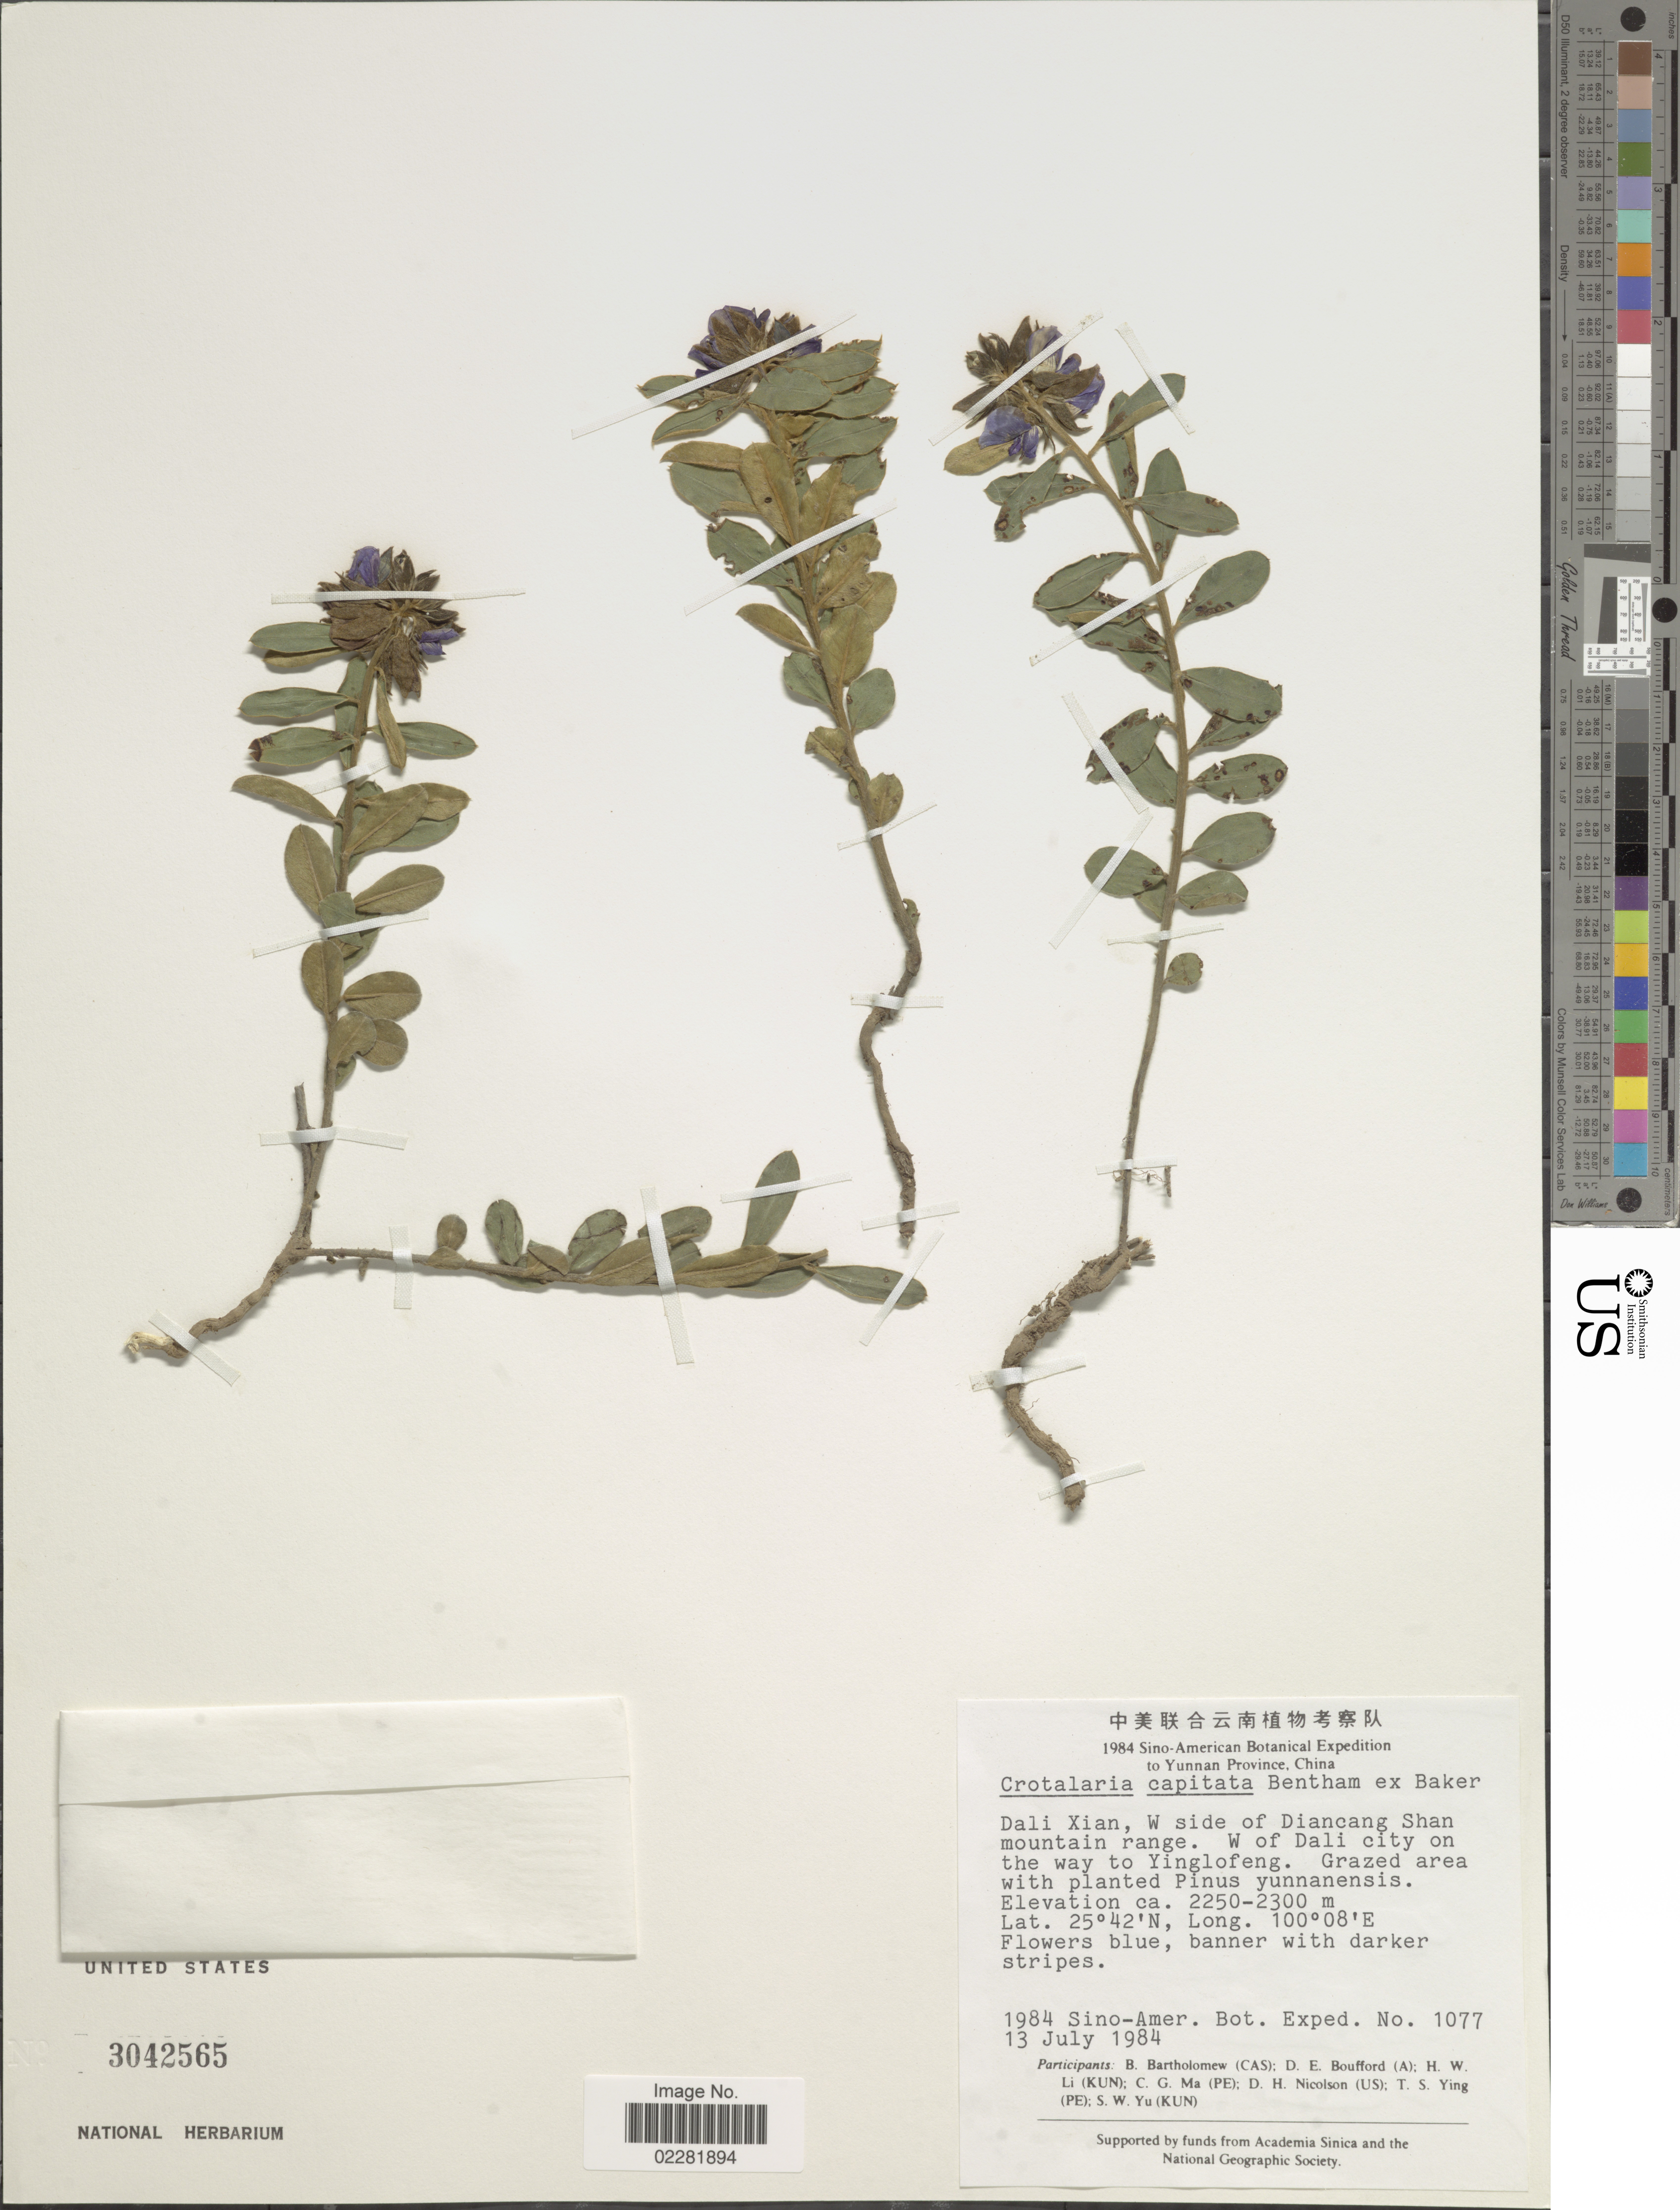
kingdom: Plantae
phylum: Tracheophyta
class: Magnoliopsida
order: Fabales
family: Fabaceae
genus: Crotalaria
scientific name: Crotalaria capitata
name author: Benth. ex Lam.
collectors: Sino-Amer. Bot. Exped. 1984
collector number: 1077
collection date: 1984-07-13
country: China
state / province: Yunnan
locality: Sali Xian, W side of Diancang Shan mountain range. W of Dali city on the way to Yinglofeng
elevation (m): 2250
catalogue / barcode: US 3042565